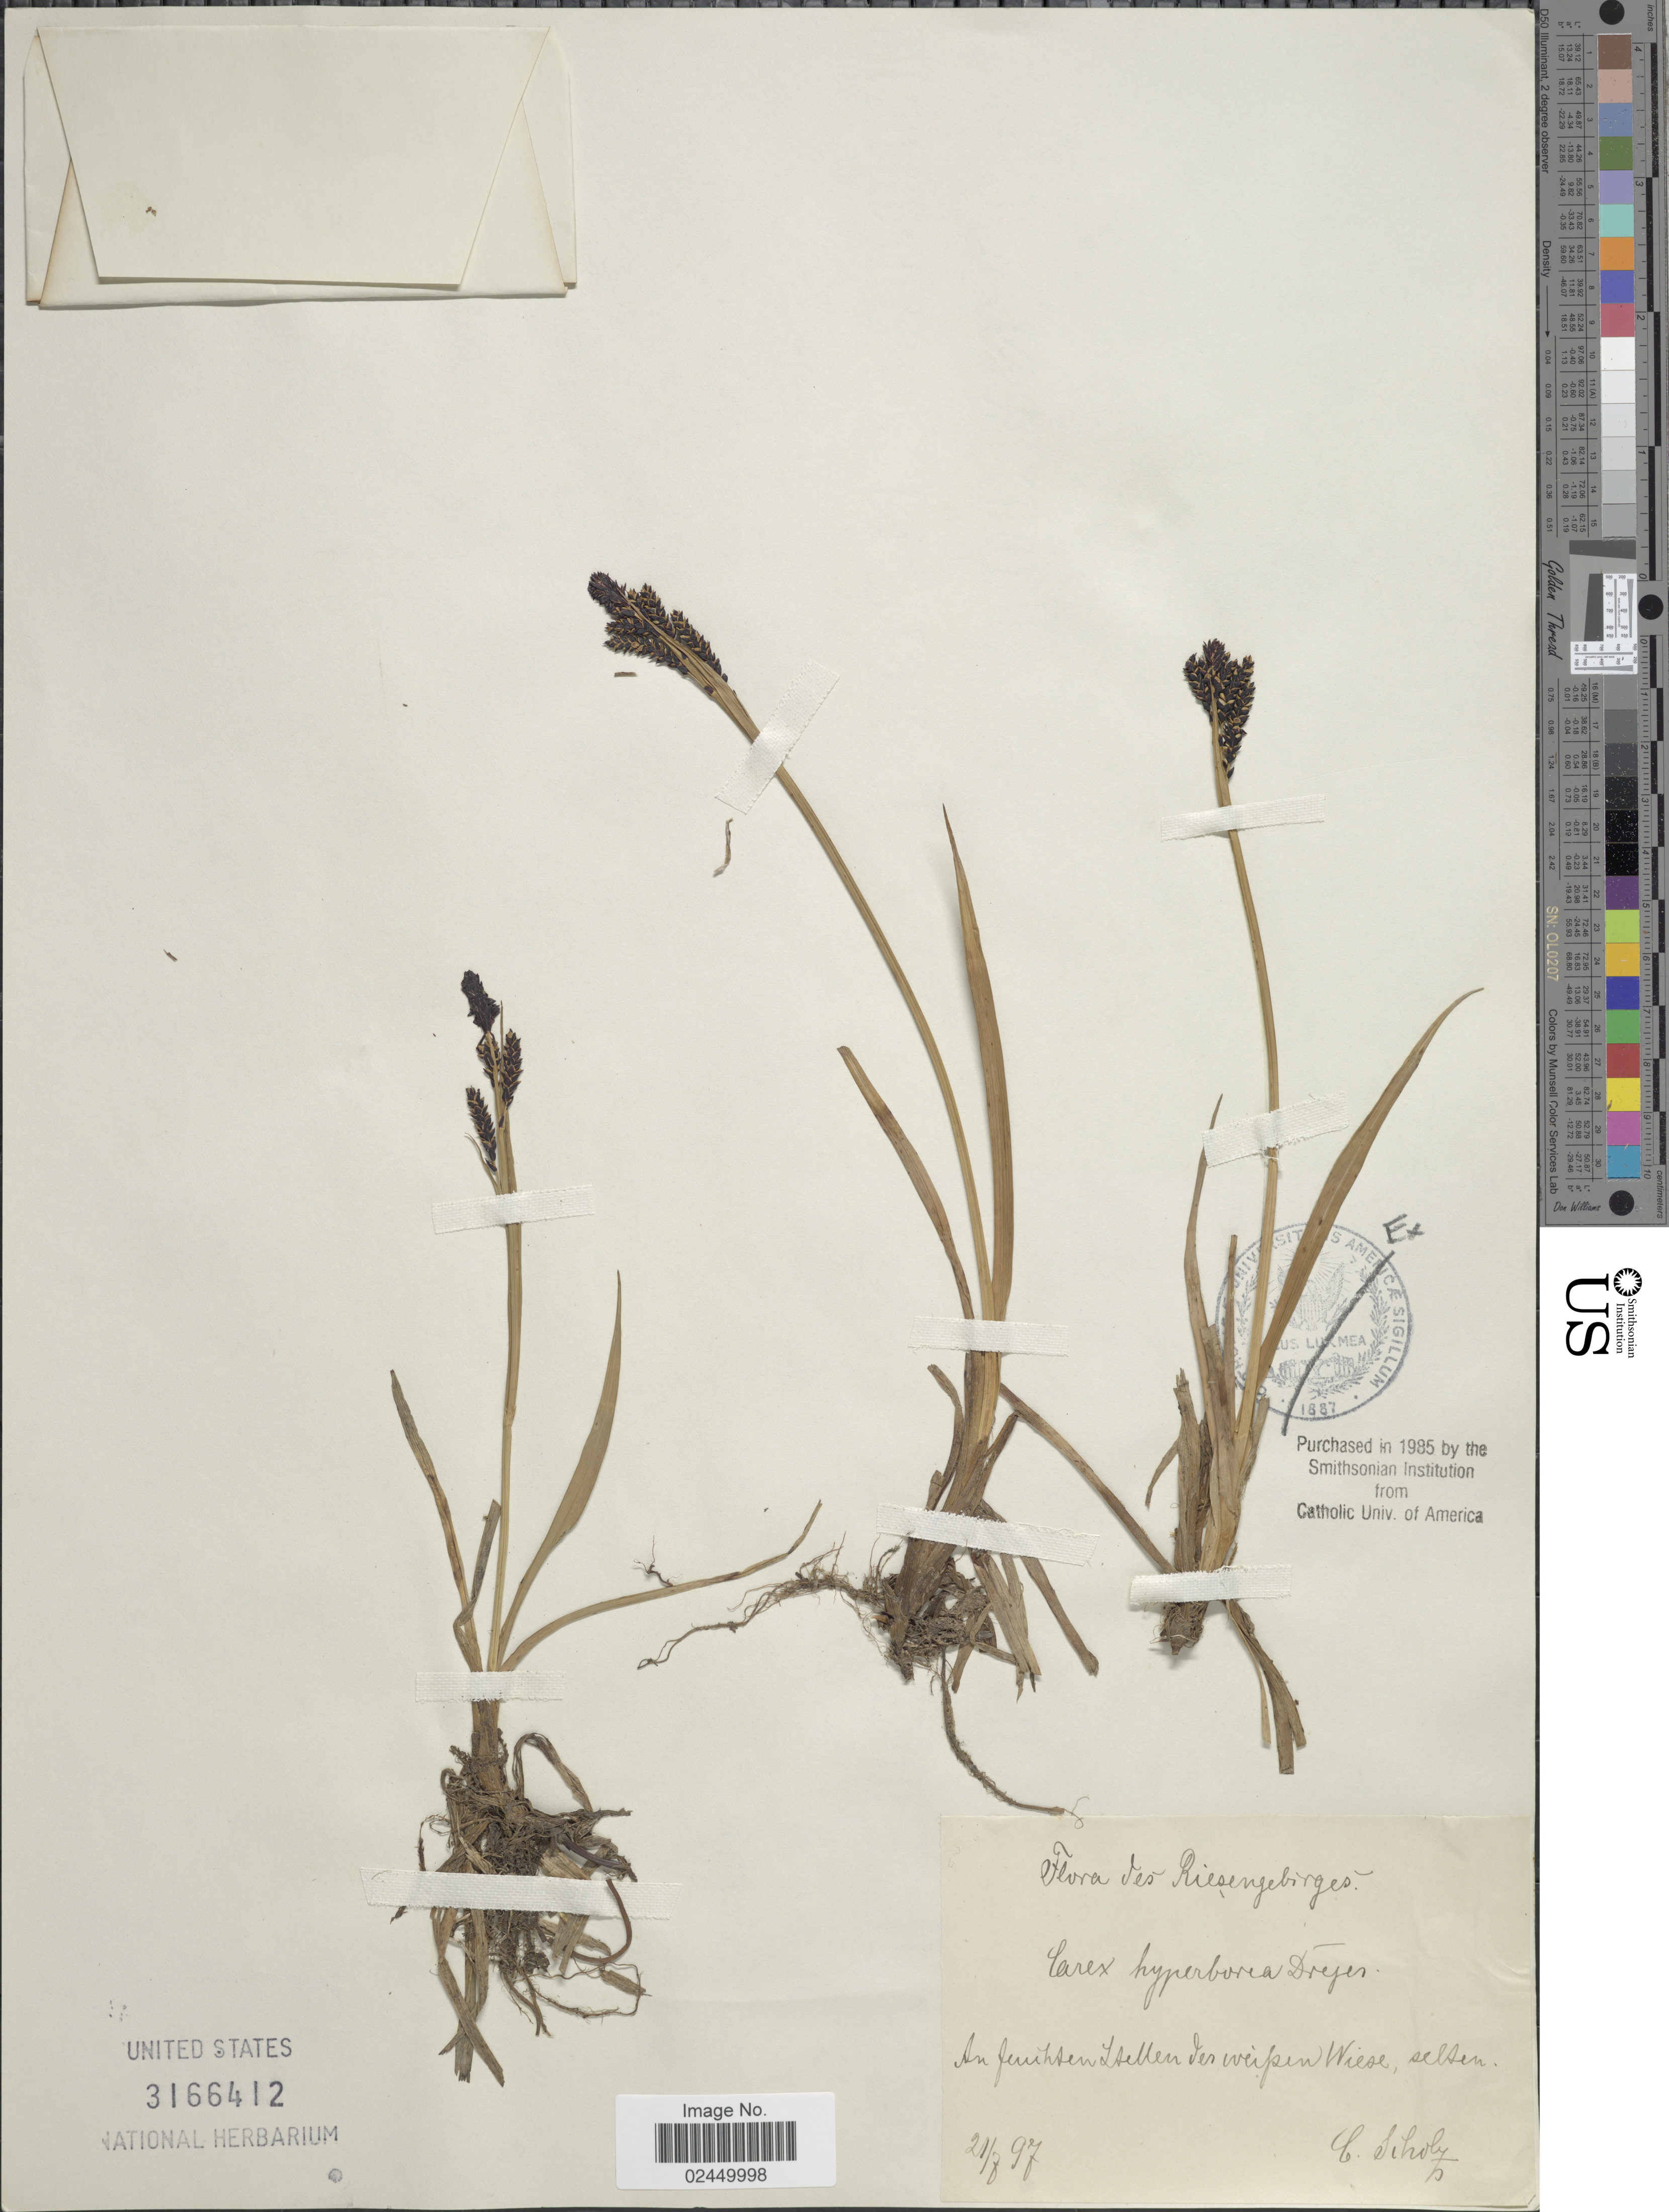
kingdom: Plantae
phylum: Tracheophyta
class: Liliopsida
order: Poales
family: Cyperaceae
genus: Carex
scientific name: Carex dacica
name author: Heuff.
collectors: C. Scholz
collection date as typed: Transcribed d/m/y: 21/7/97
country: Poland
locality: Riesengebirges. An feuchten Stellen der weipen Wiese, selten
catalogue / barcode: US 3166412